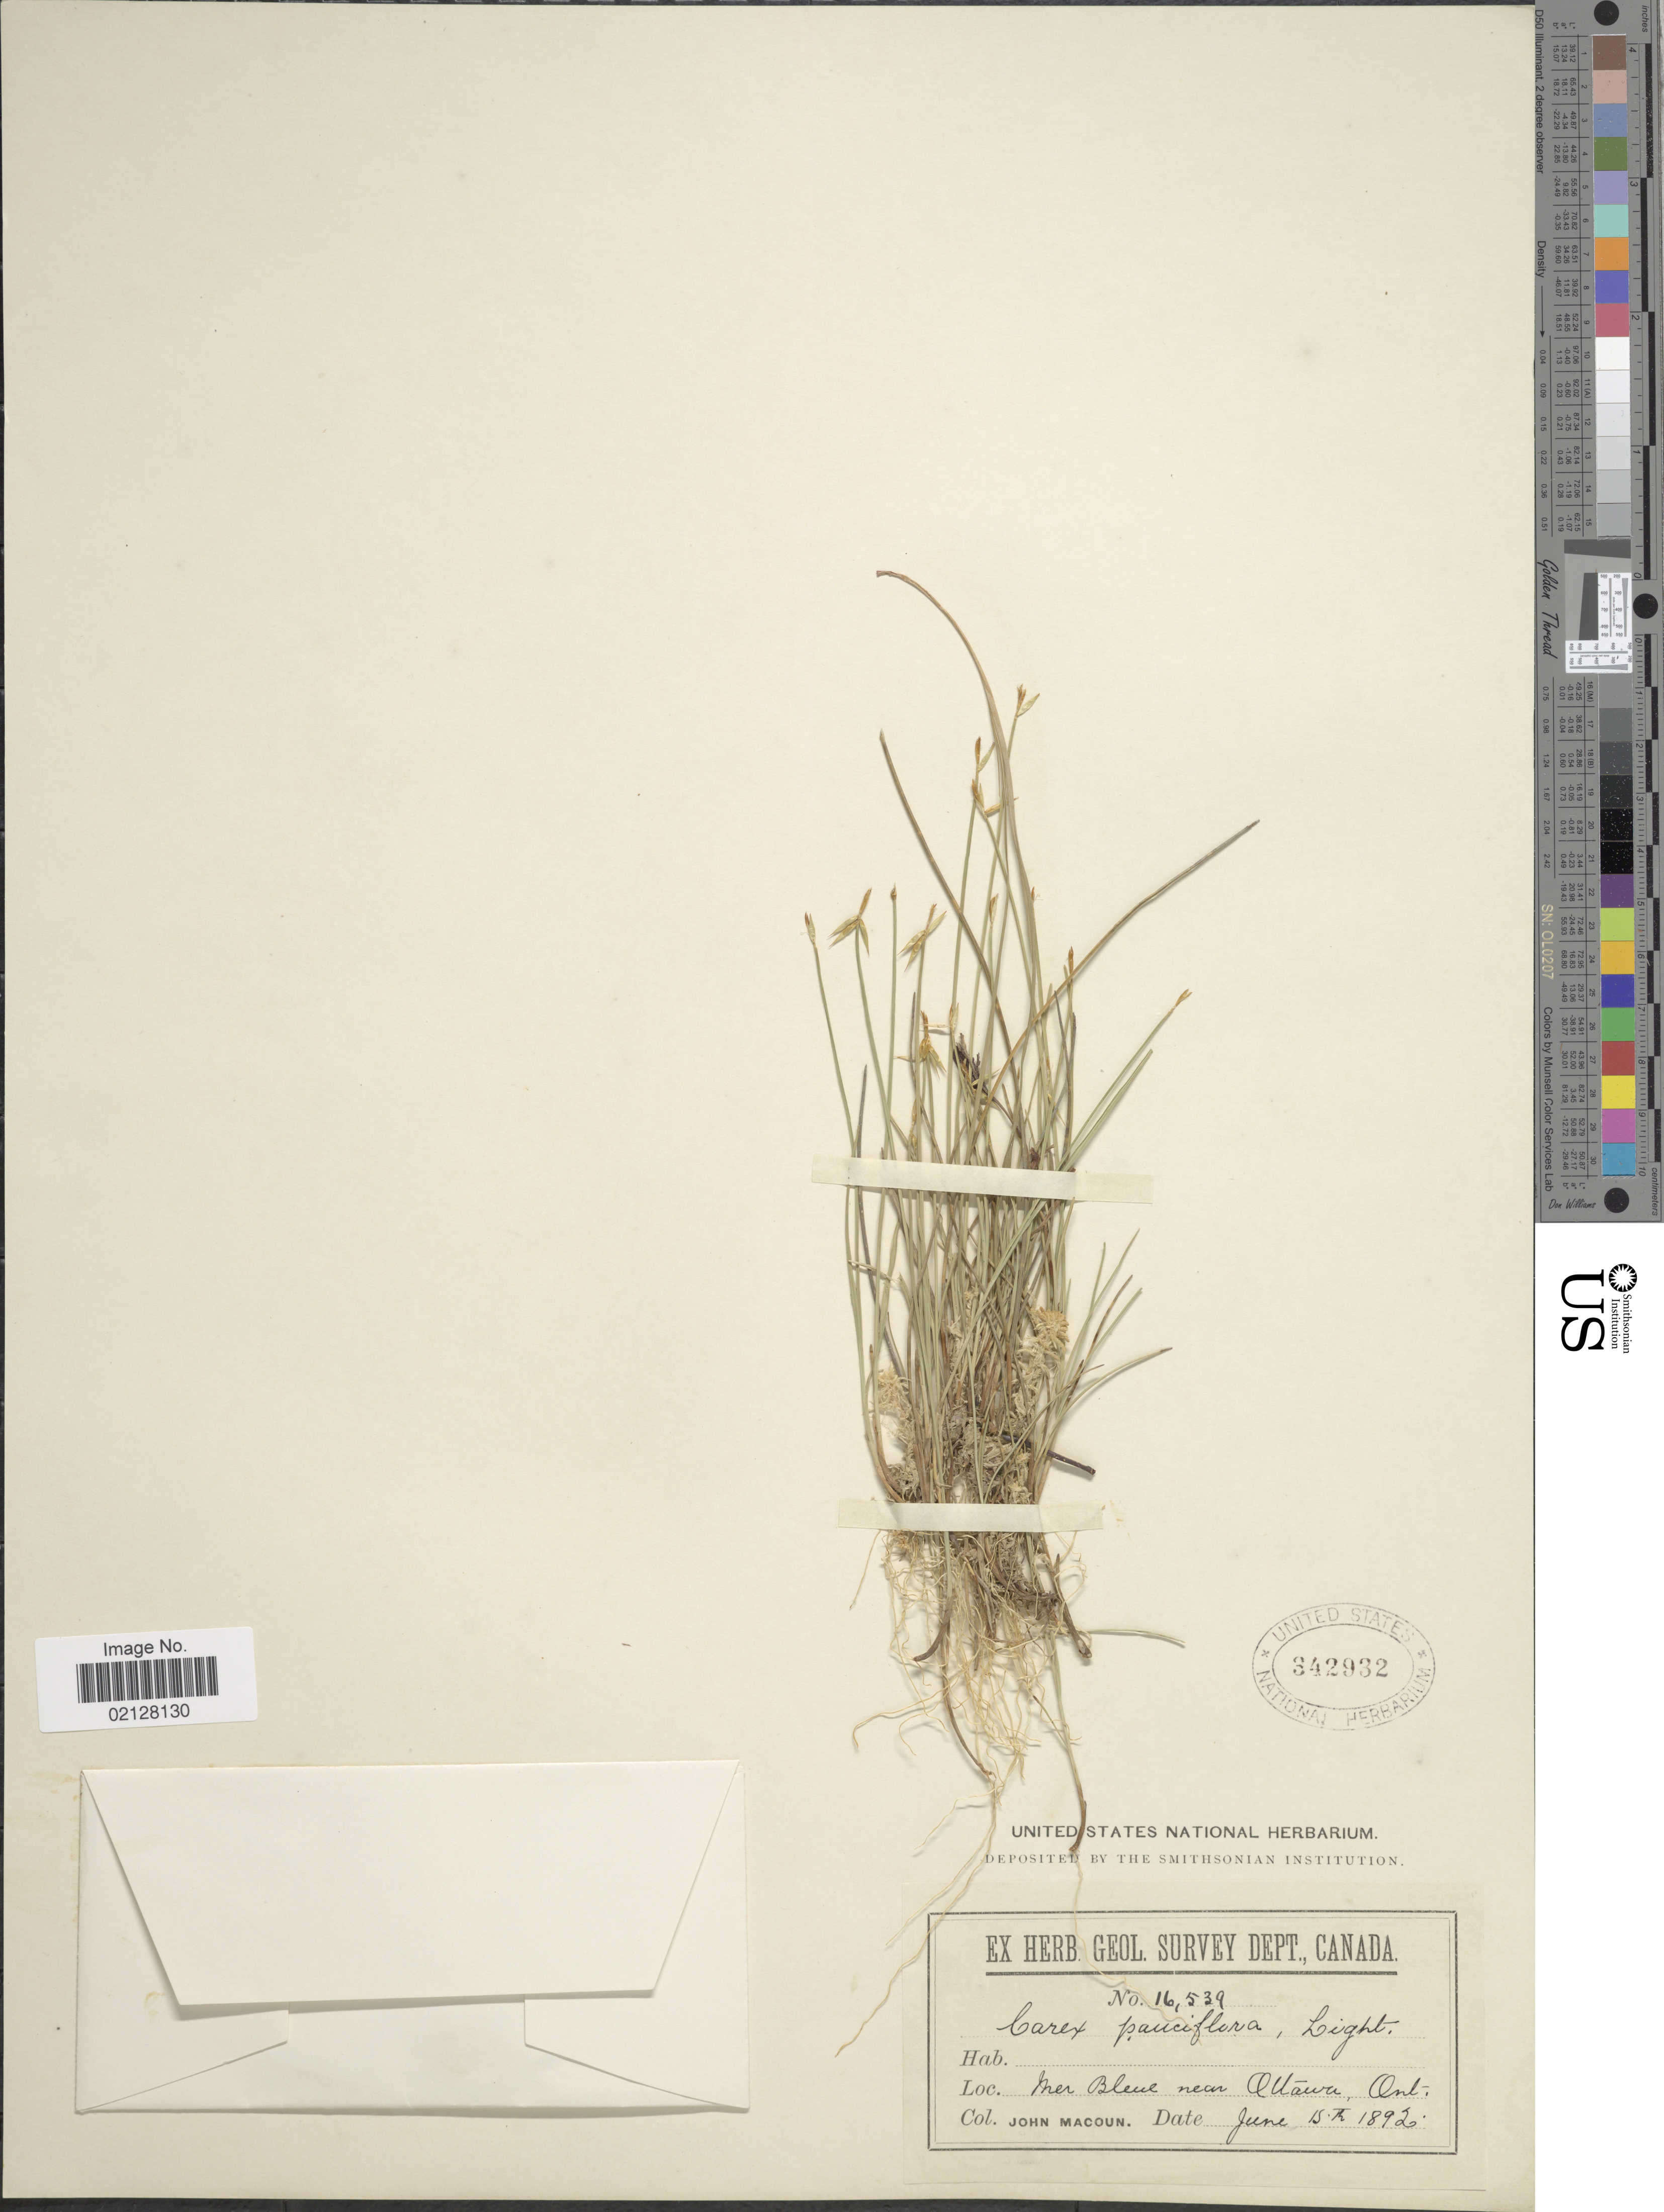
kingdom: Plantae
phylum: Tracheophyta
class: Liliopsida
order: Poales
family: Cyperaceae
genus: Carex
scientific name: Carex pauciflora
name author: Lightf.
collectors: J. Macoun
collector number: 16539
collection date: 1892-06-15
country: Canada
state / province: Ontario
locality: Mer Bleue near Ottawa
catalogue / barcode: US 342932